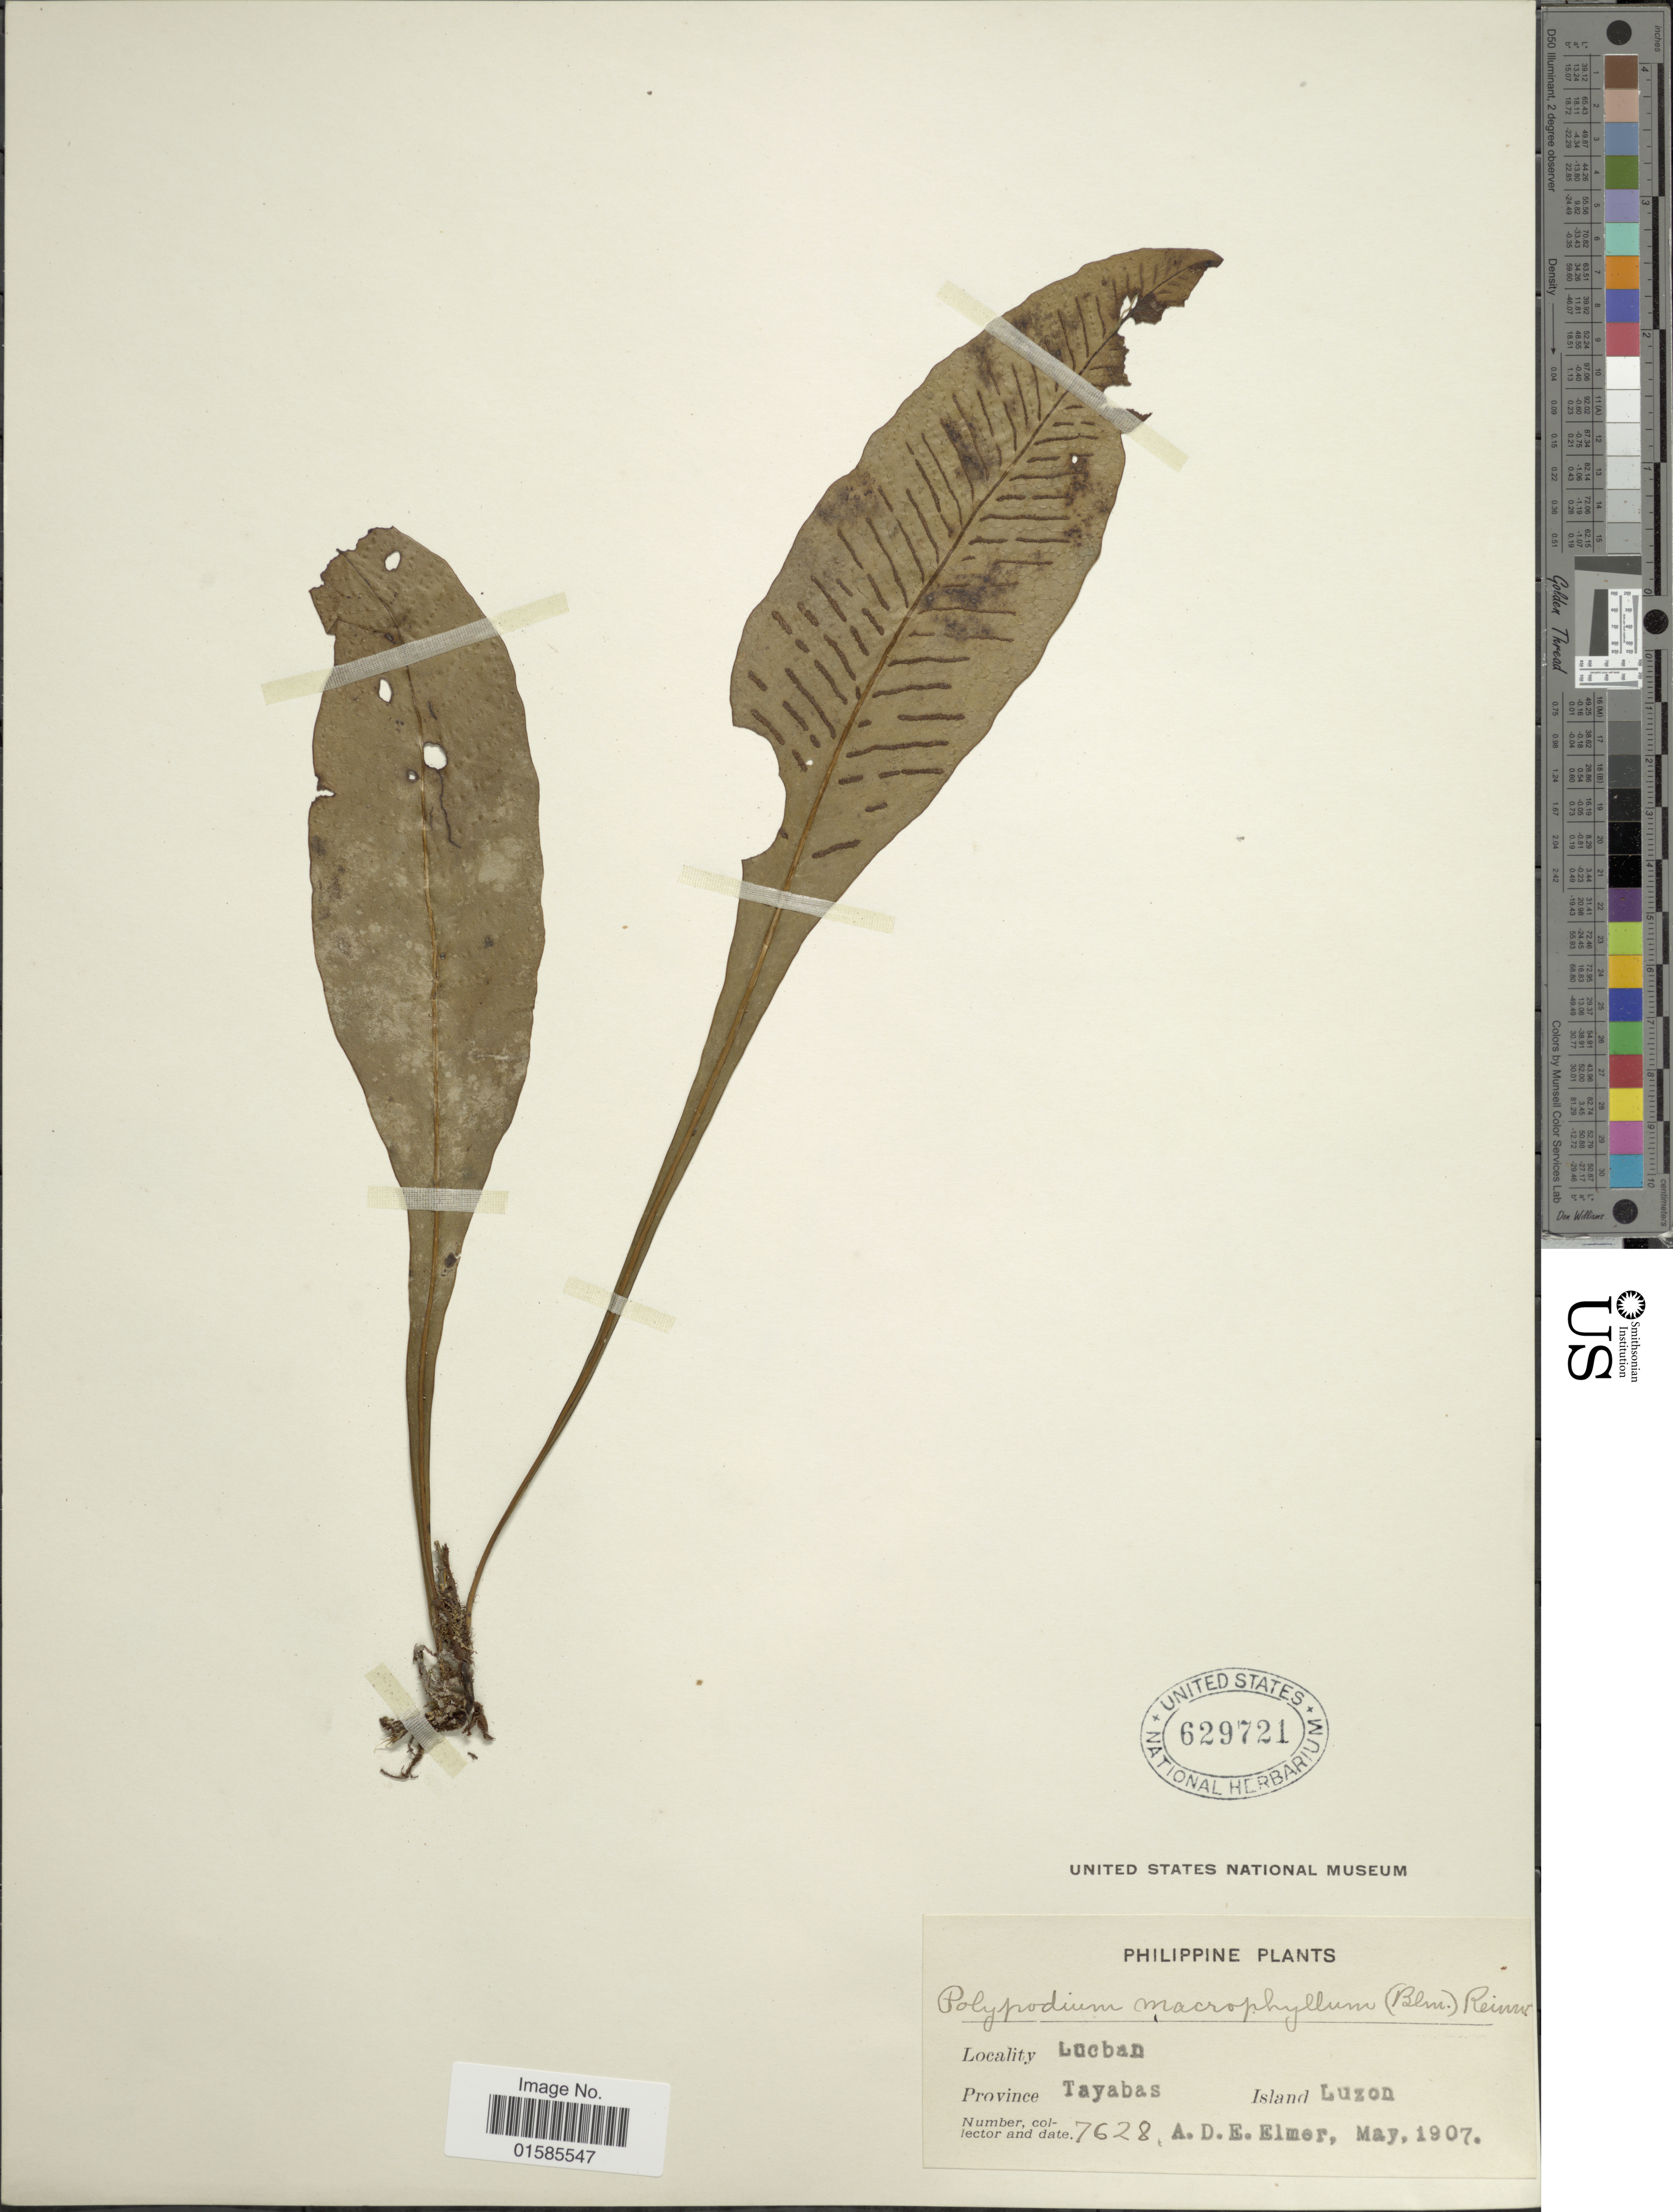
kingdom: Plantae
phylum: Tracheophyta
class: Polypodiopsida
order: Polypodiales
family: Polypodiaceae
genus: Leptochilus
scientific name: Leptochilus macrophyllus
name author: (Blume) Noot.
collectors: A. D. E. Elmer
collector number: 7628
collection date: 1907-05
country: Philippines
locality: Philippine, Lucban, Tayabas, Luzon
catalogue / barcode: US 629721